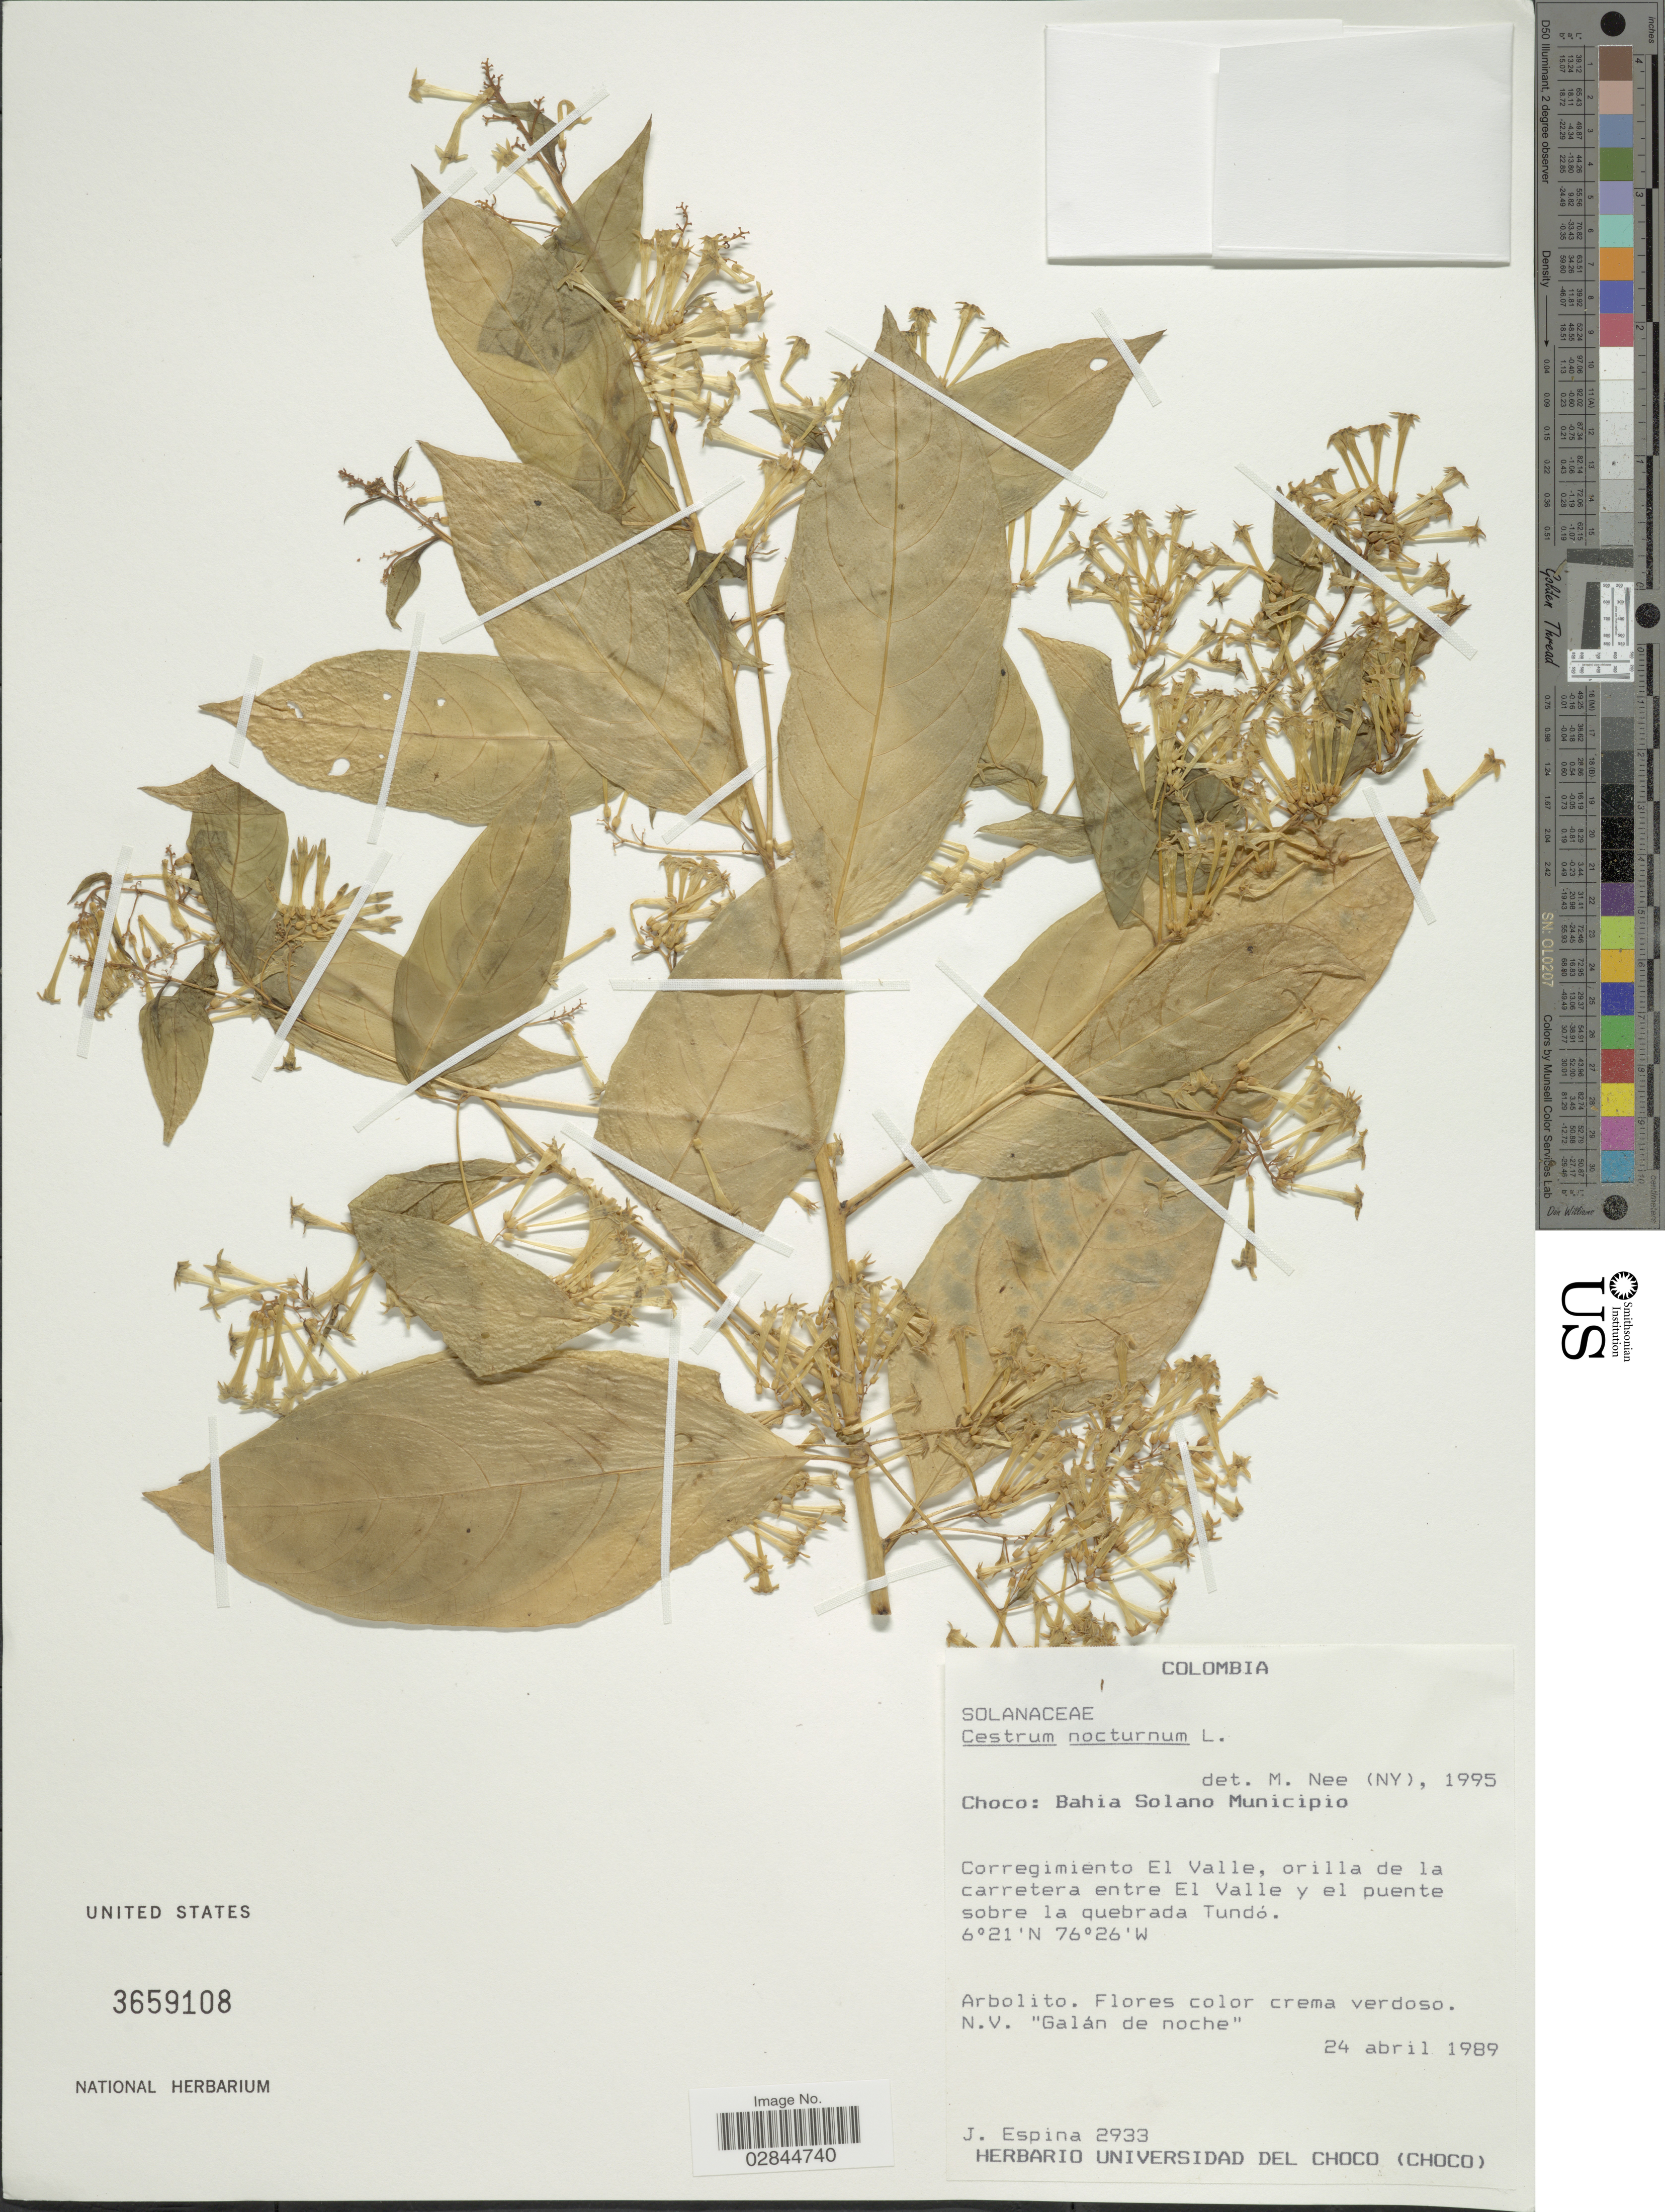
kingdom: Plantae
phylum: Tracheophyta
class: Magnoliopsida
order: Solanales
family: Solanaceae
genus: Cestrum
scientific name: Cestrum nocturnum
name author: L.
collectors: J. Espina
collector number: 2933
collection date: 1989-04-24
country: Colombia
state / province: Chocó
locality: Bahia Solano Municipio. Corregimiento El Valle, orilla de la carretera entre El Valle y el puente sobre la quebrada Tundó.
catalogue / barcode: US 3659108